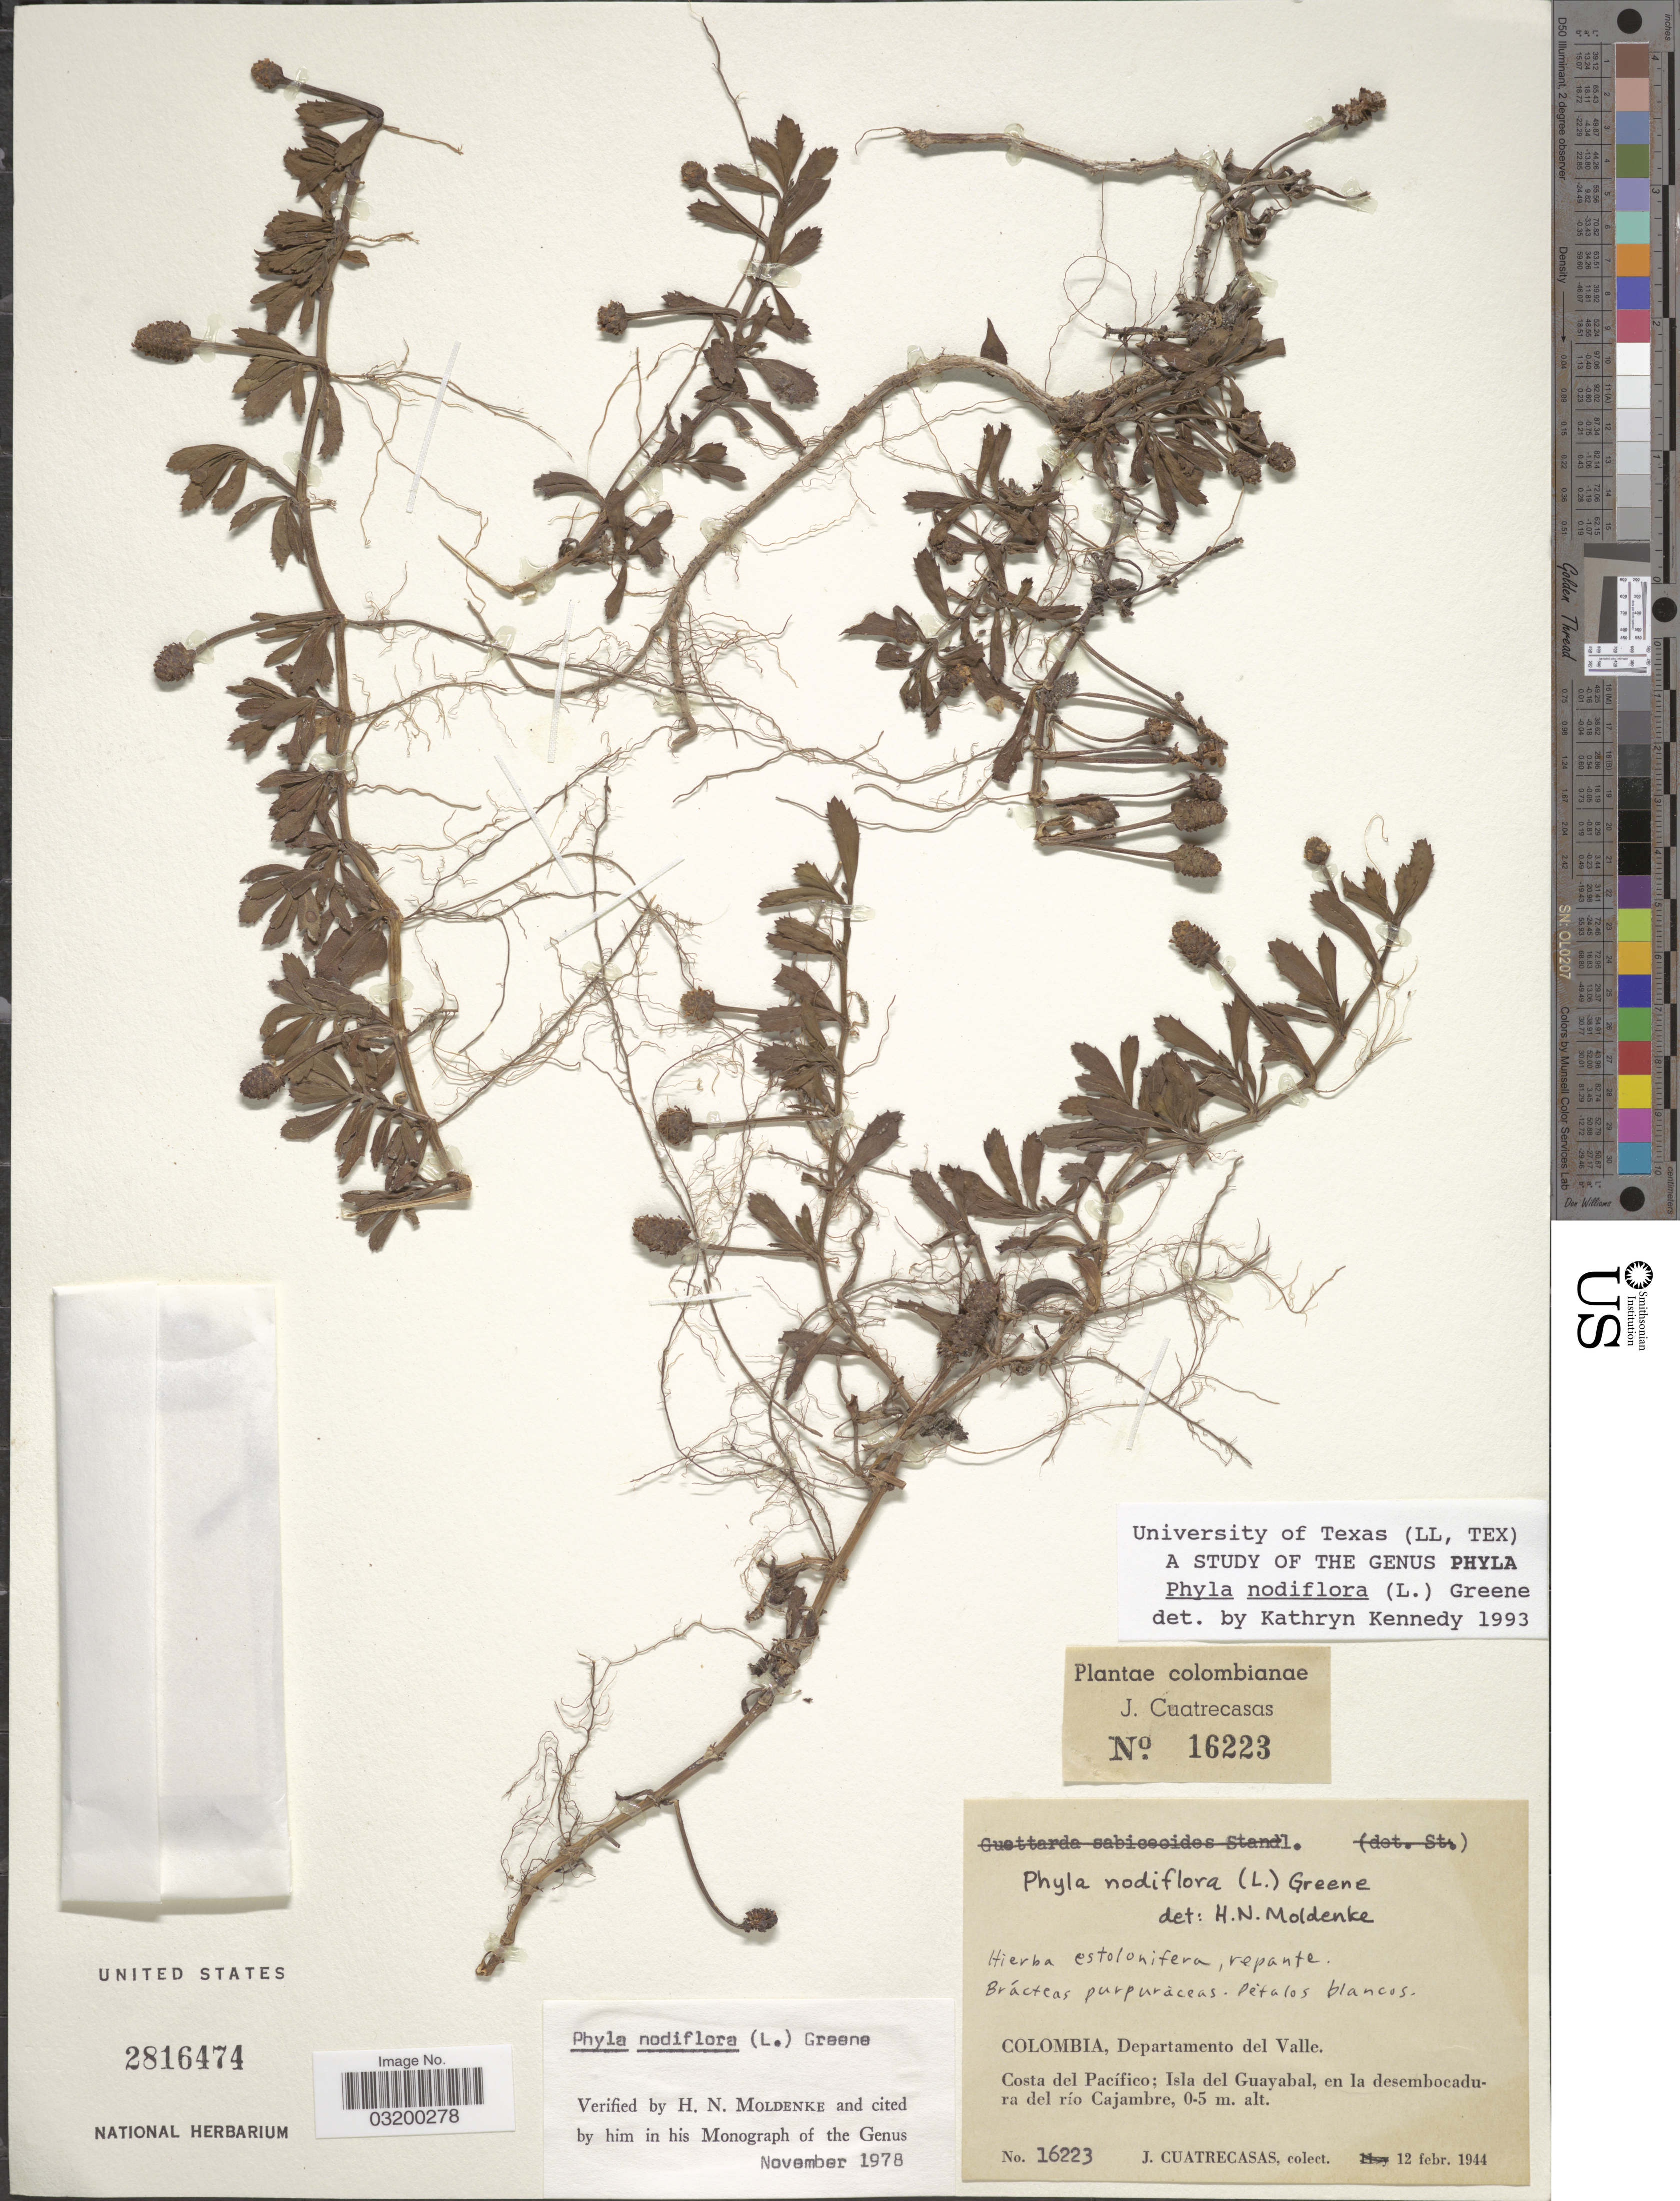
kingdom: Plantae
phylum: Tracheophyta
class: Magnoliopsida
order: Lamiales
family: Verbenaceae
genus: Phyla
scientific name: Phyla nodiflora var. nodiflora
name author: (L.) Greene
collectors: J. Cuatrecasas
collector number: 16223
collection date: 1944-02-12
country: Colombia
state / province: Valle del Cauca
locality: Departamento del Valle. Costa del Pacífico; Isla del Guayabal, en la desembocadura del río Cajambre.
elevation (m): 0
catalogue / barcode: US 2816474